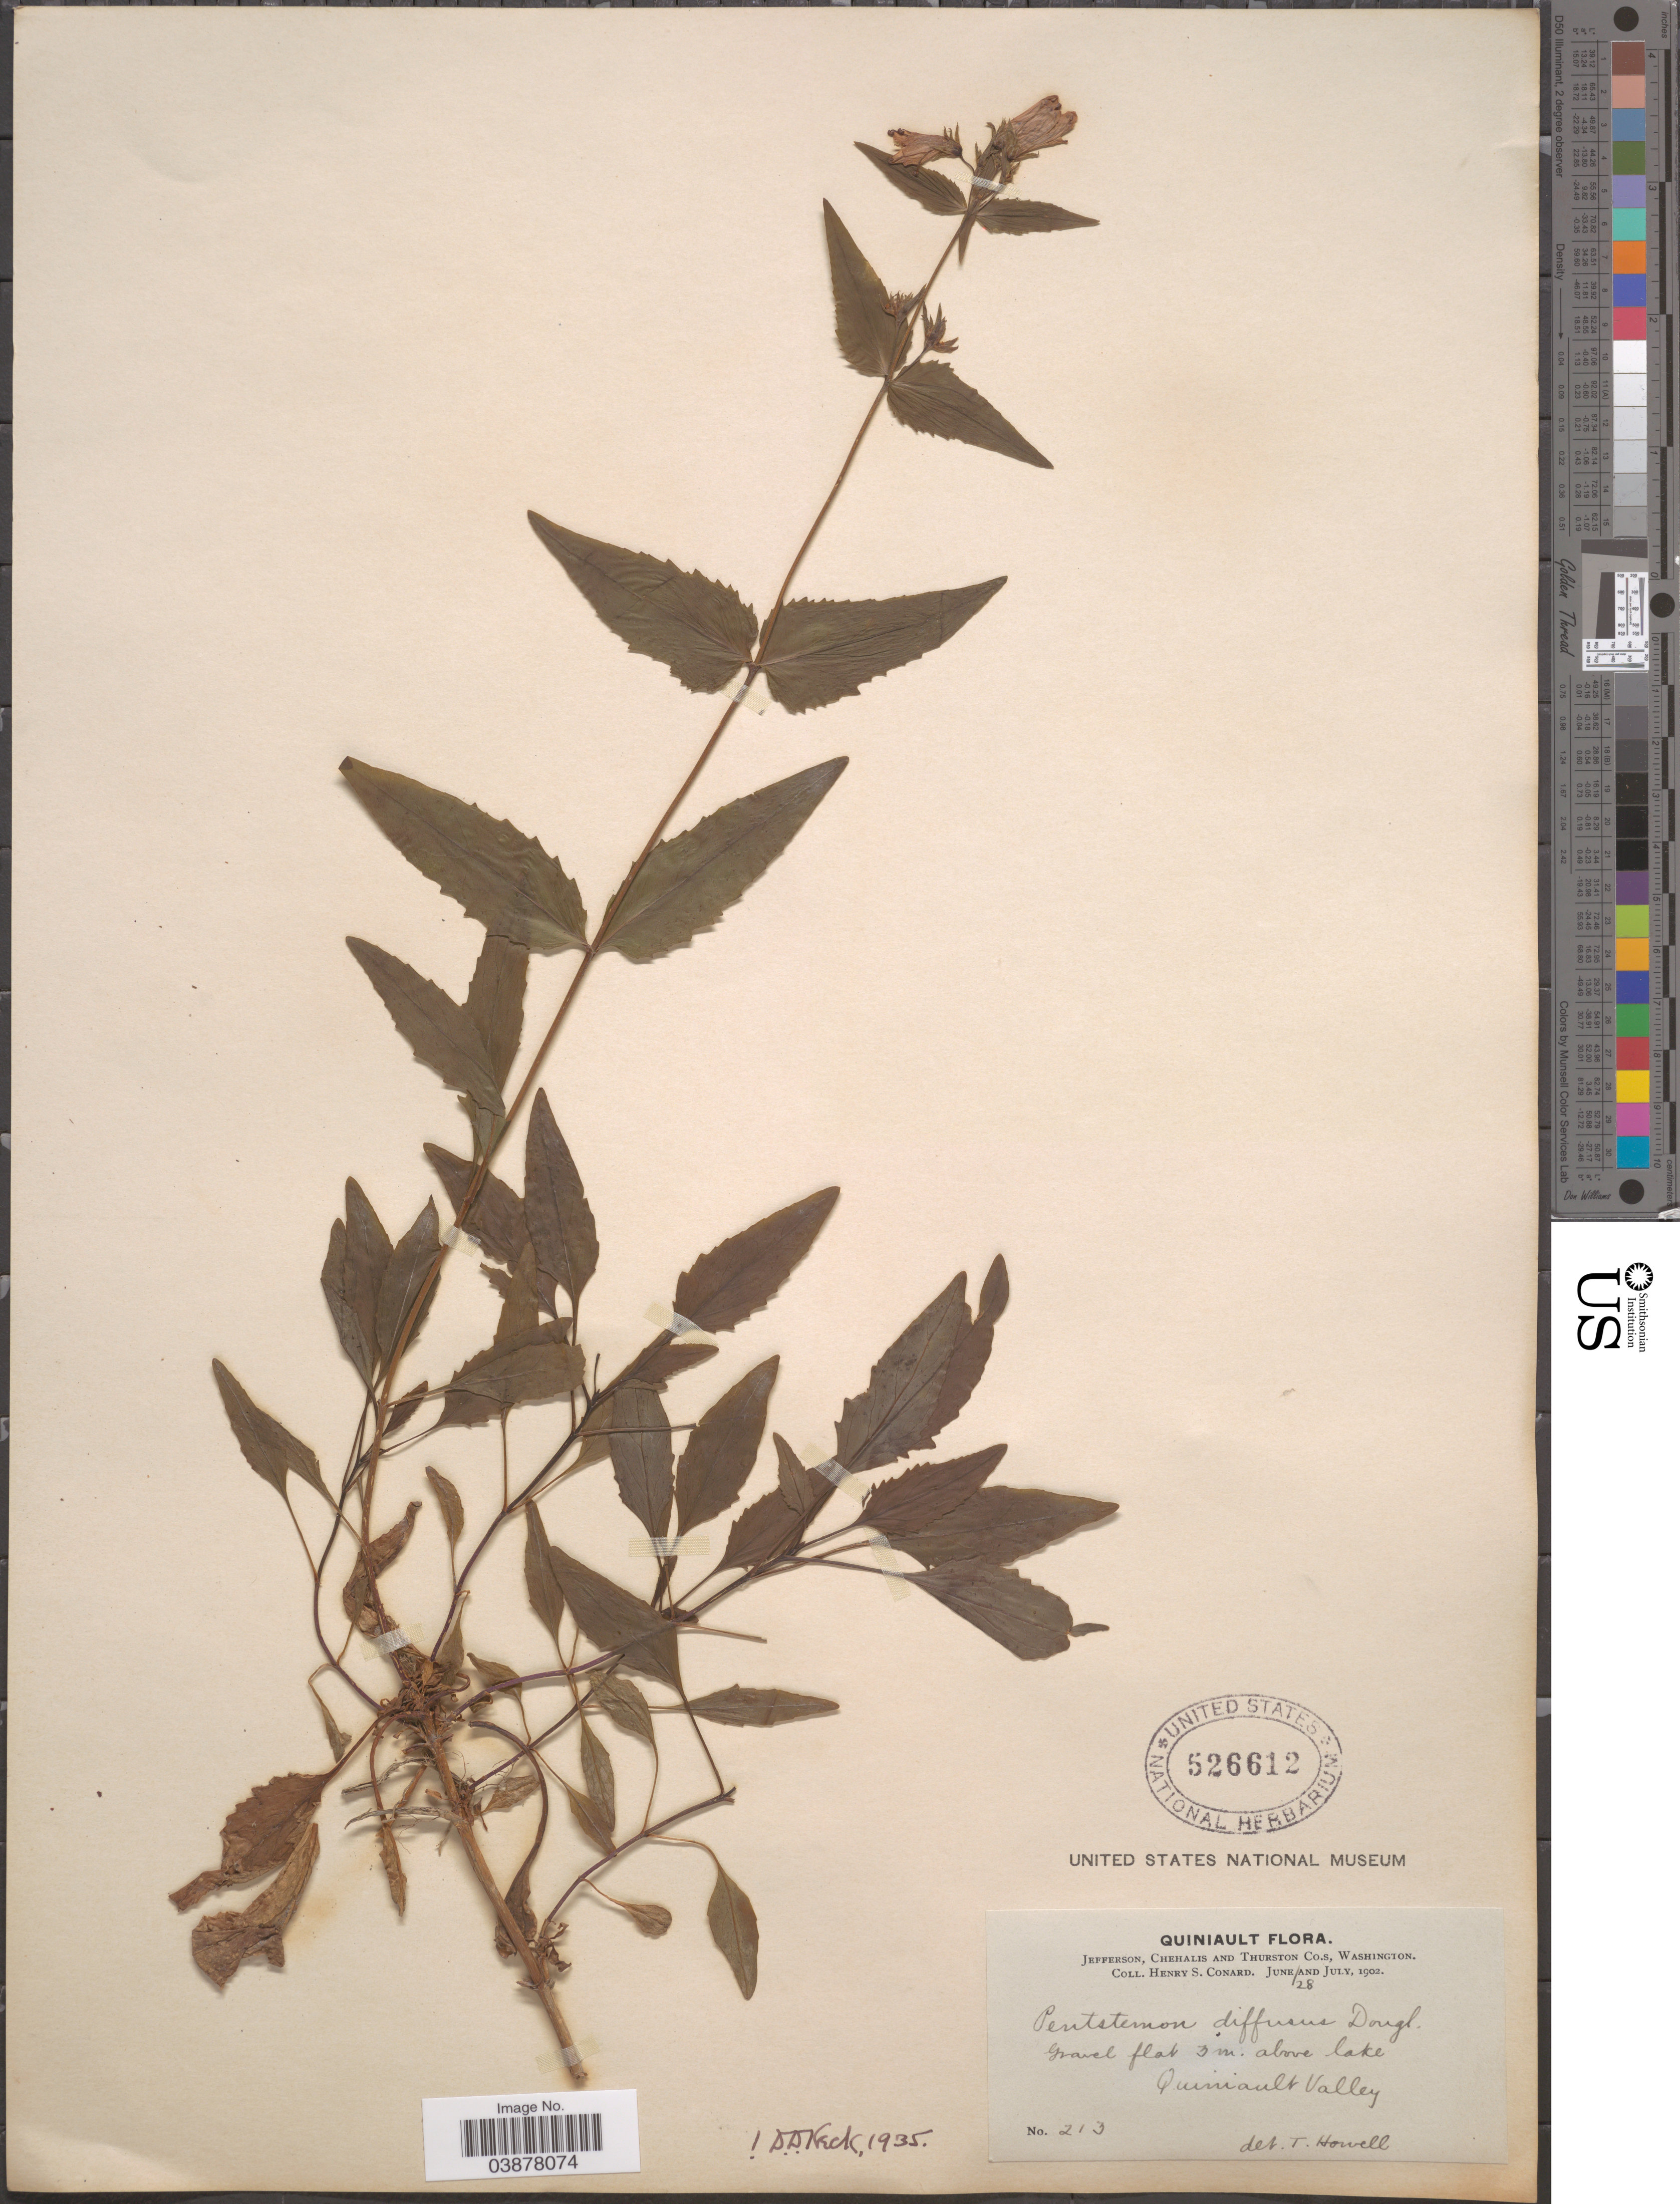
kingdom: Plantae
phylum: Tracheophyta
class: Magnoliopsida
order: Lamiales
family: Plantaginaceae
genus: Penstemon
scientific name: Penstemon serrulatus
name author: Menzies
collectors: H. S. Conard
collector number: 213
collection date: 1902-06-28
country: United States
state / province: Washington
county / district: Thurston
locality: Quiniault. Jefferson, Chehalis and Thurston Co.s. 3 m. above lake Quiniault Valley.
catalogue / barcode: US 526612